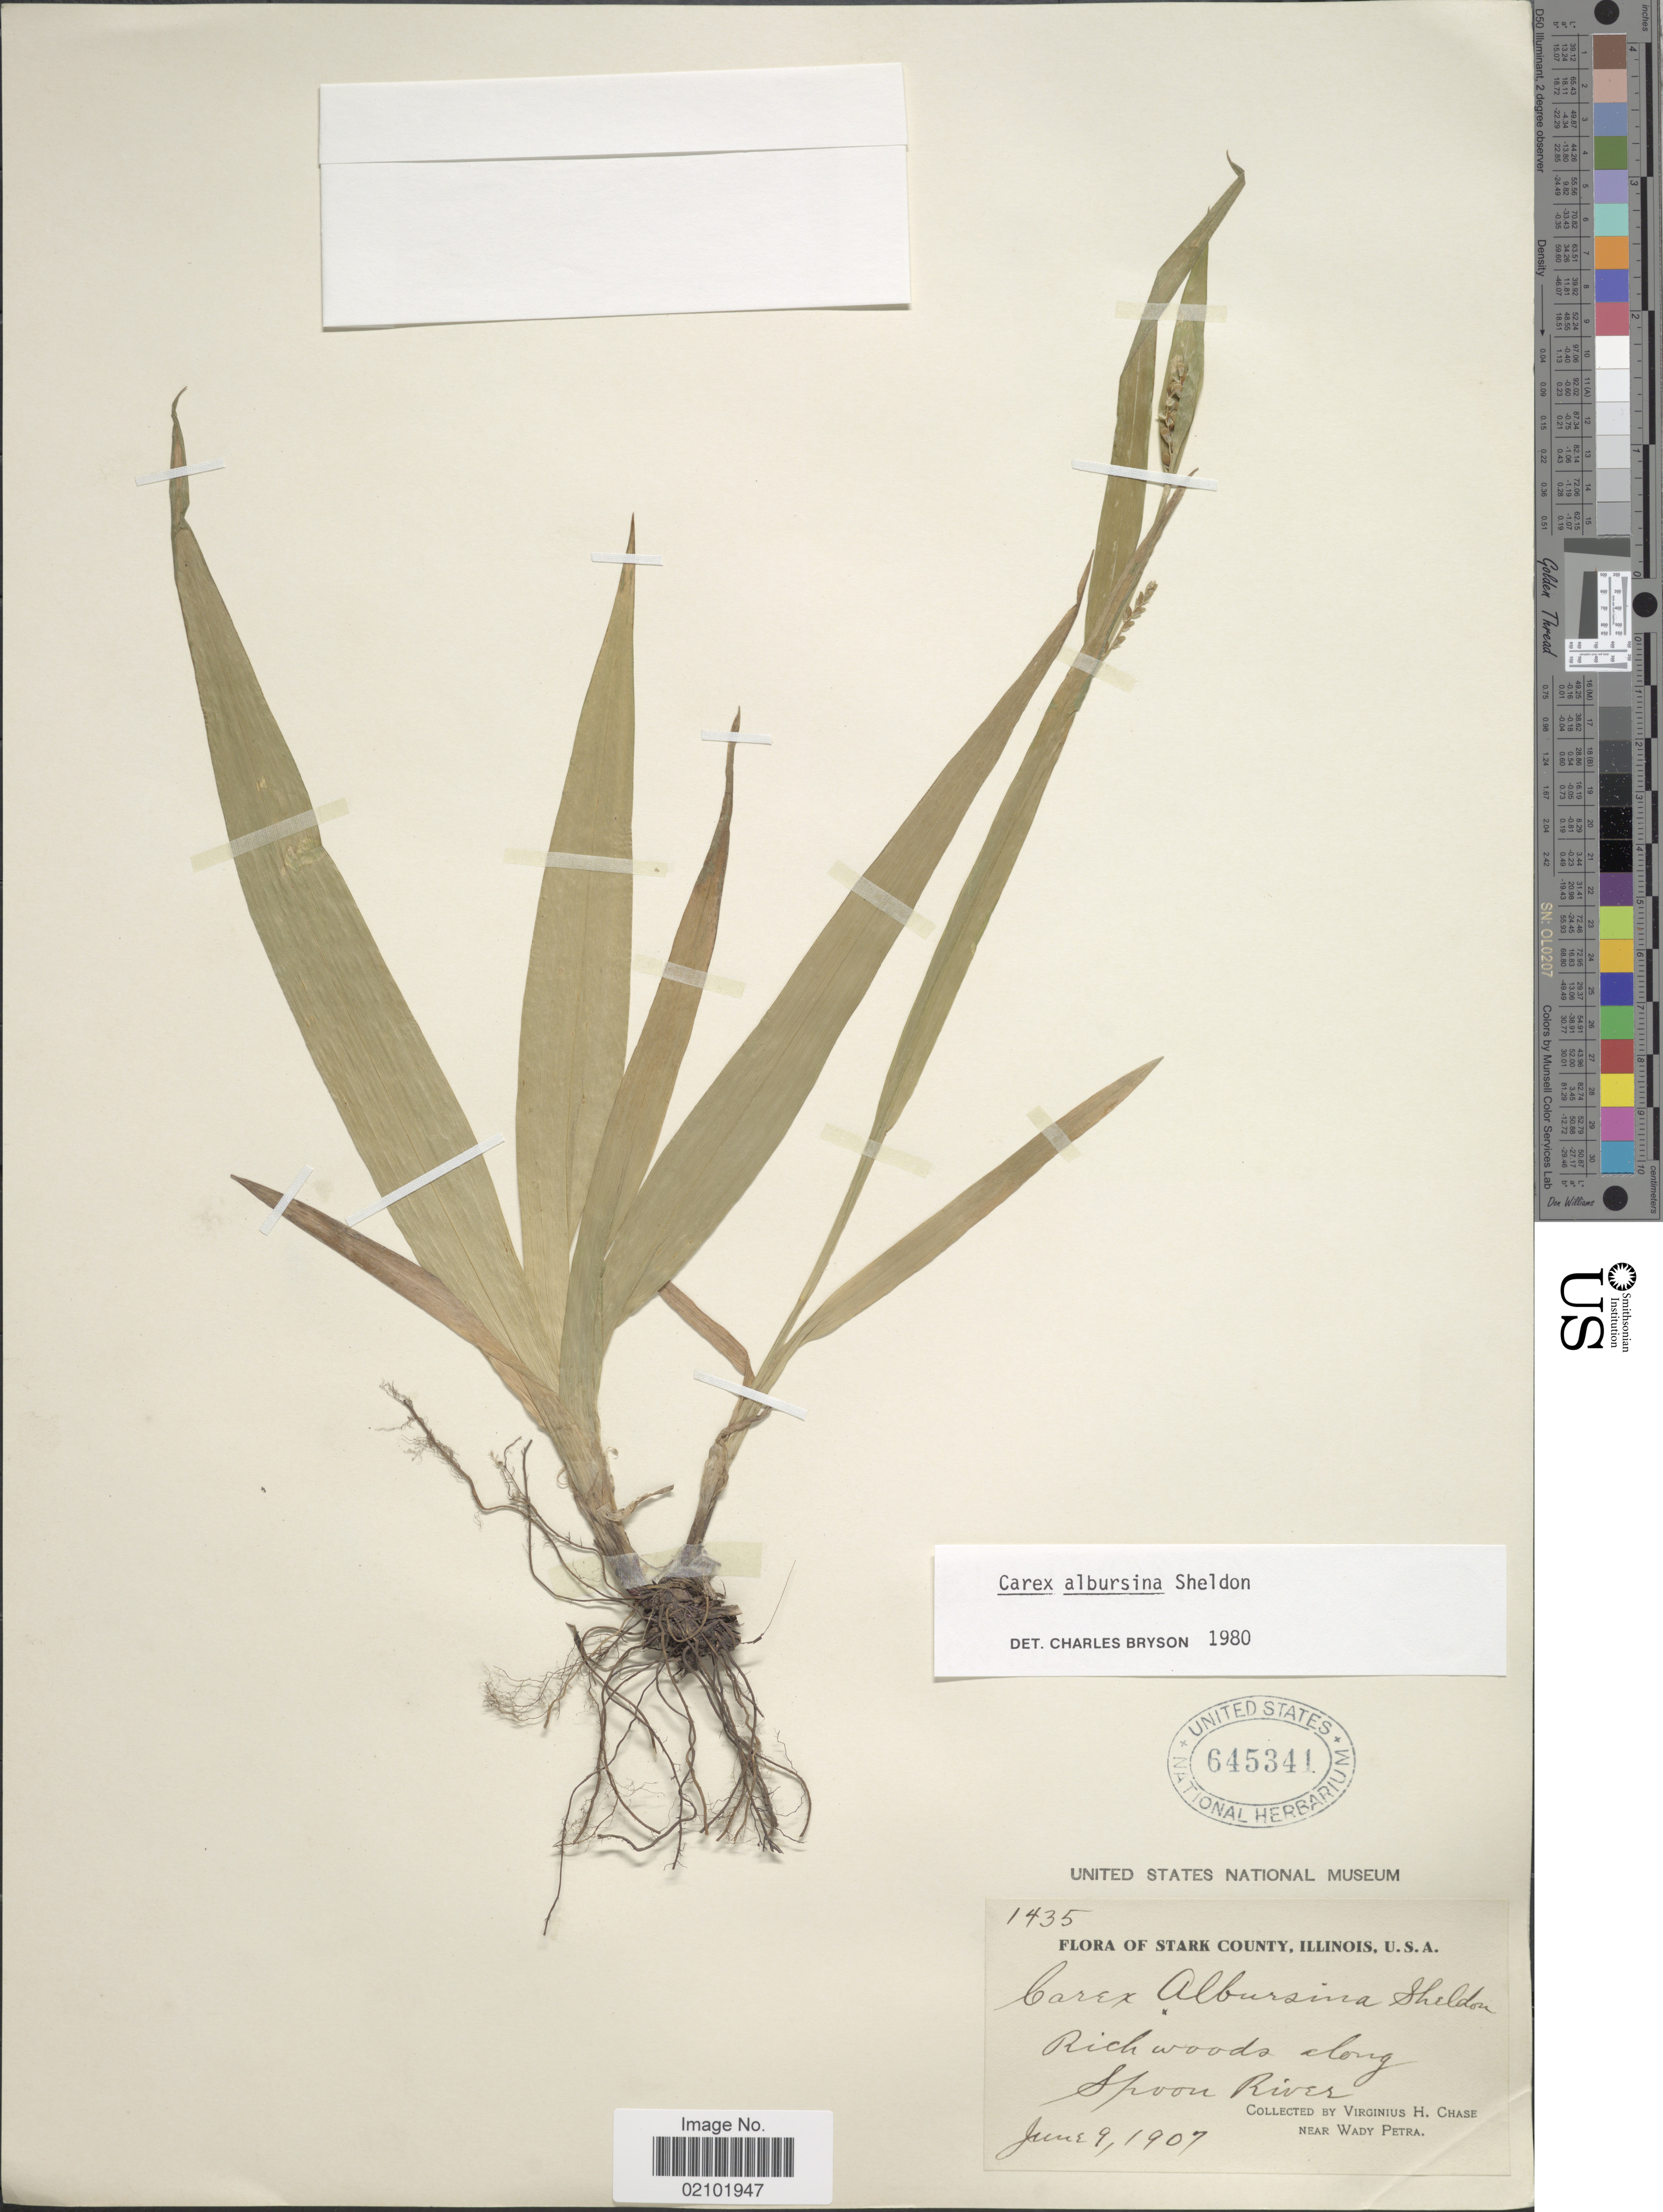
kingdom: Plantae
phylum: Tracheophyta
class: Liliopsida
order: Poales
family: Cyperaceae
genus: Carex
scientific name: Carex albursina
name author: E. Sheld.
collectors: V. H. Chase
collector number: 1435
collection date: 1907-06-09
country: United States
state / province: Illinois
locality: Stark County. along Spoon River near Wady Petra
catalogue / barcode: US 645341